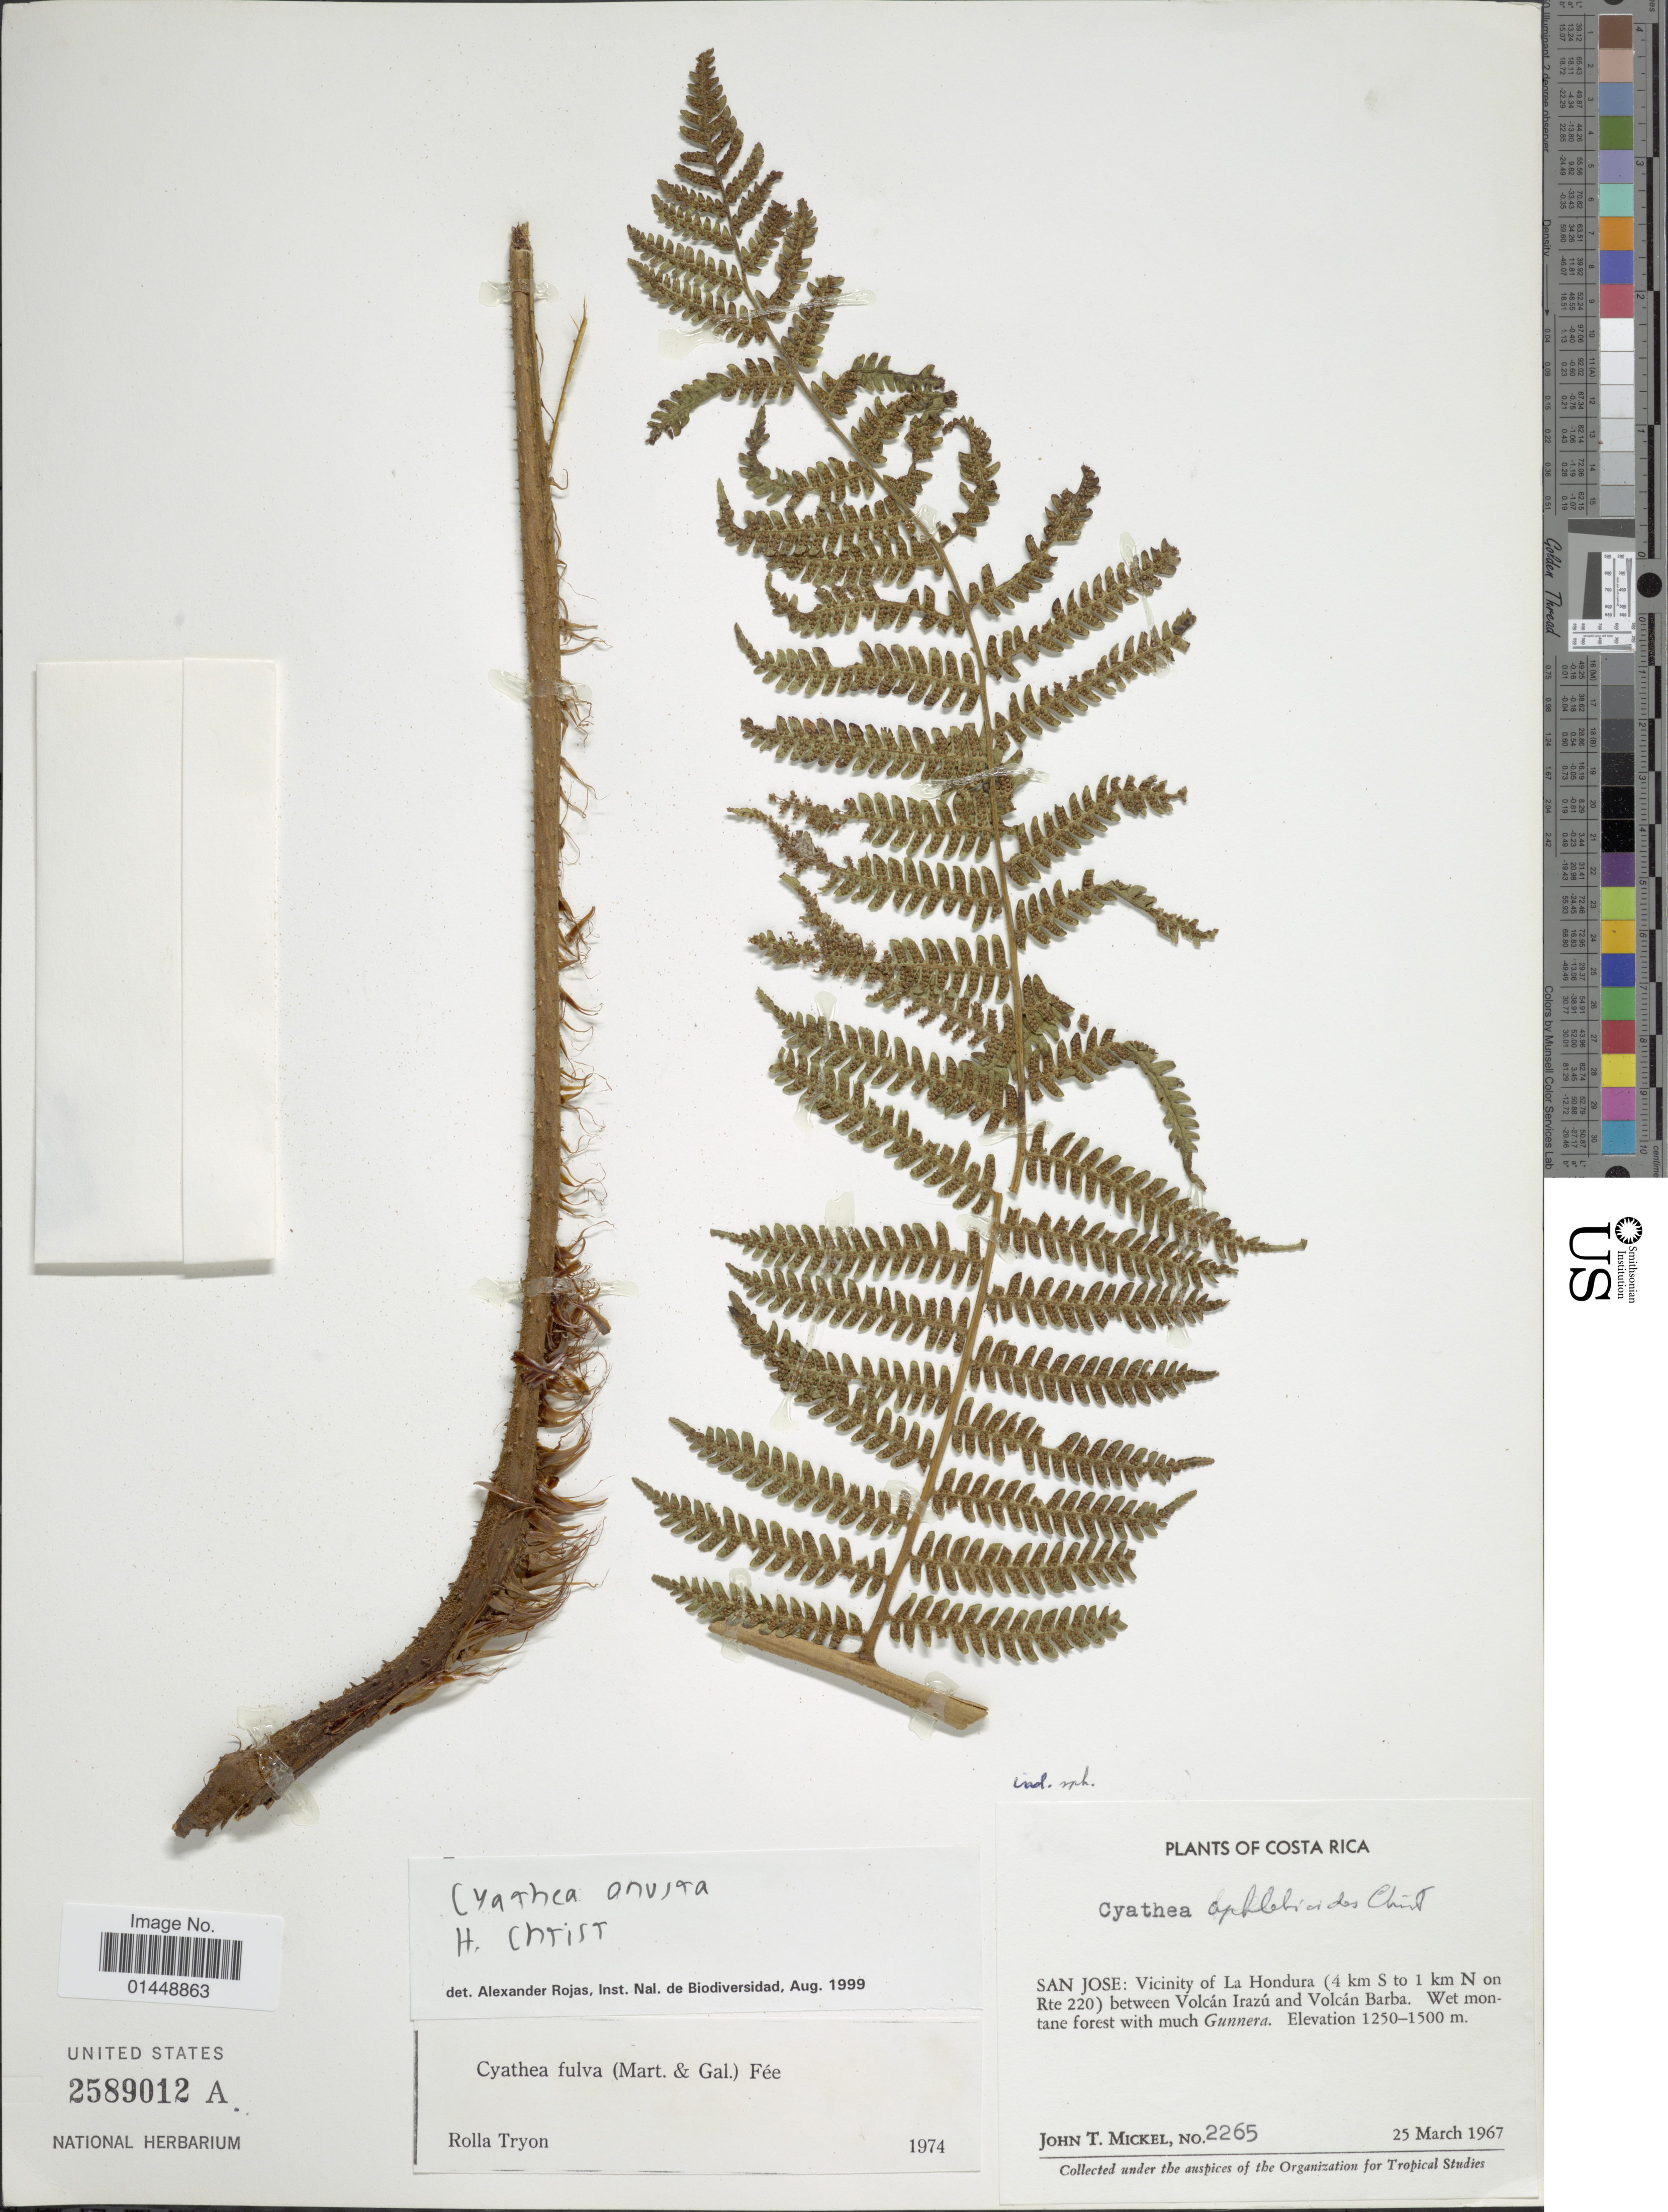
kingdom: Plantae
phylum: Tracheophyta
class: Polypodiopsida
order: Cyatheales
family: Cyatheaceae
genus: Cyathea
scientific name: Cyathea fulva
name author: (M. Martens & Galeotti) Fée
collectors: J. T. Mickel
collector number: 2265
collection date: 1967-03-25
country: Costa Rica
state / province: San José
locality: San Jose: Vicinity of La Hondura (4 km S to 1 km N on Rte 220) between Volcán Irazú and Volcán Barba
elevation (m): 1250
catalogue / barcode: US 2589012A